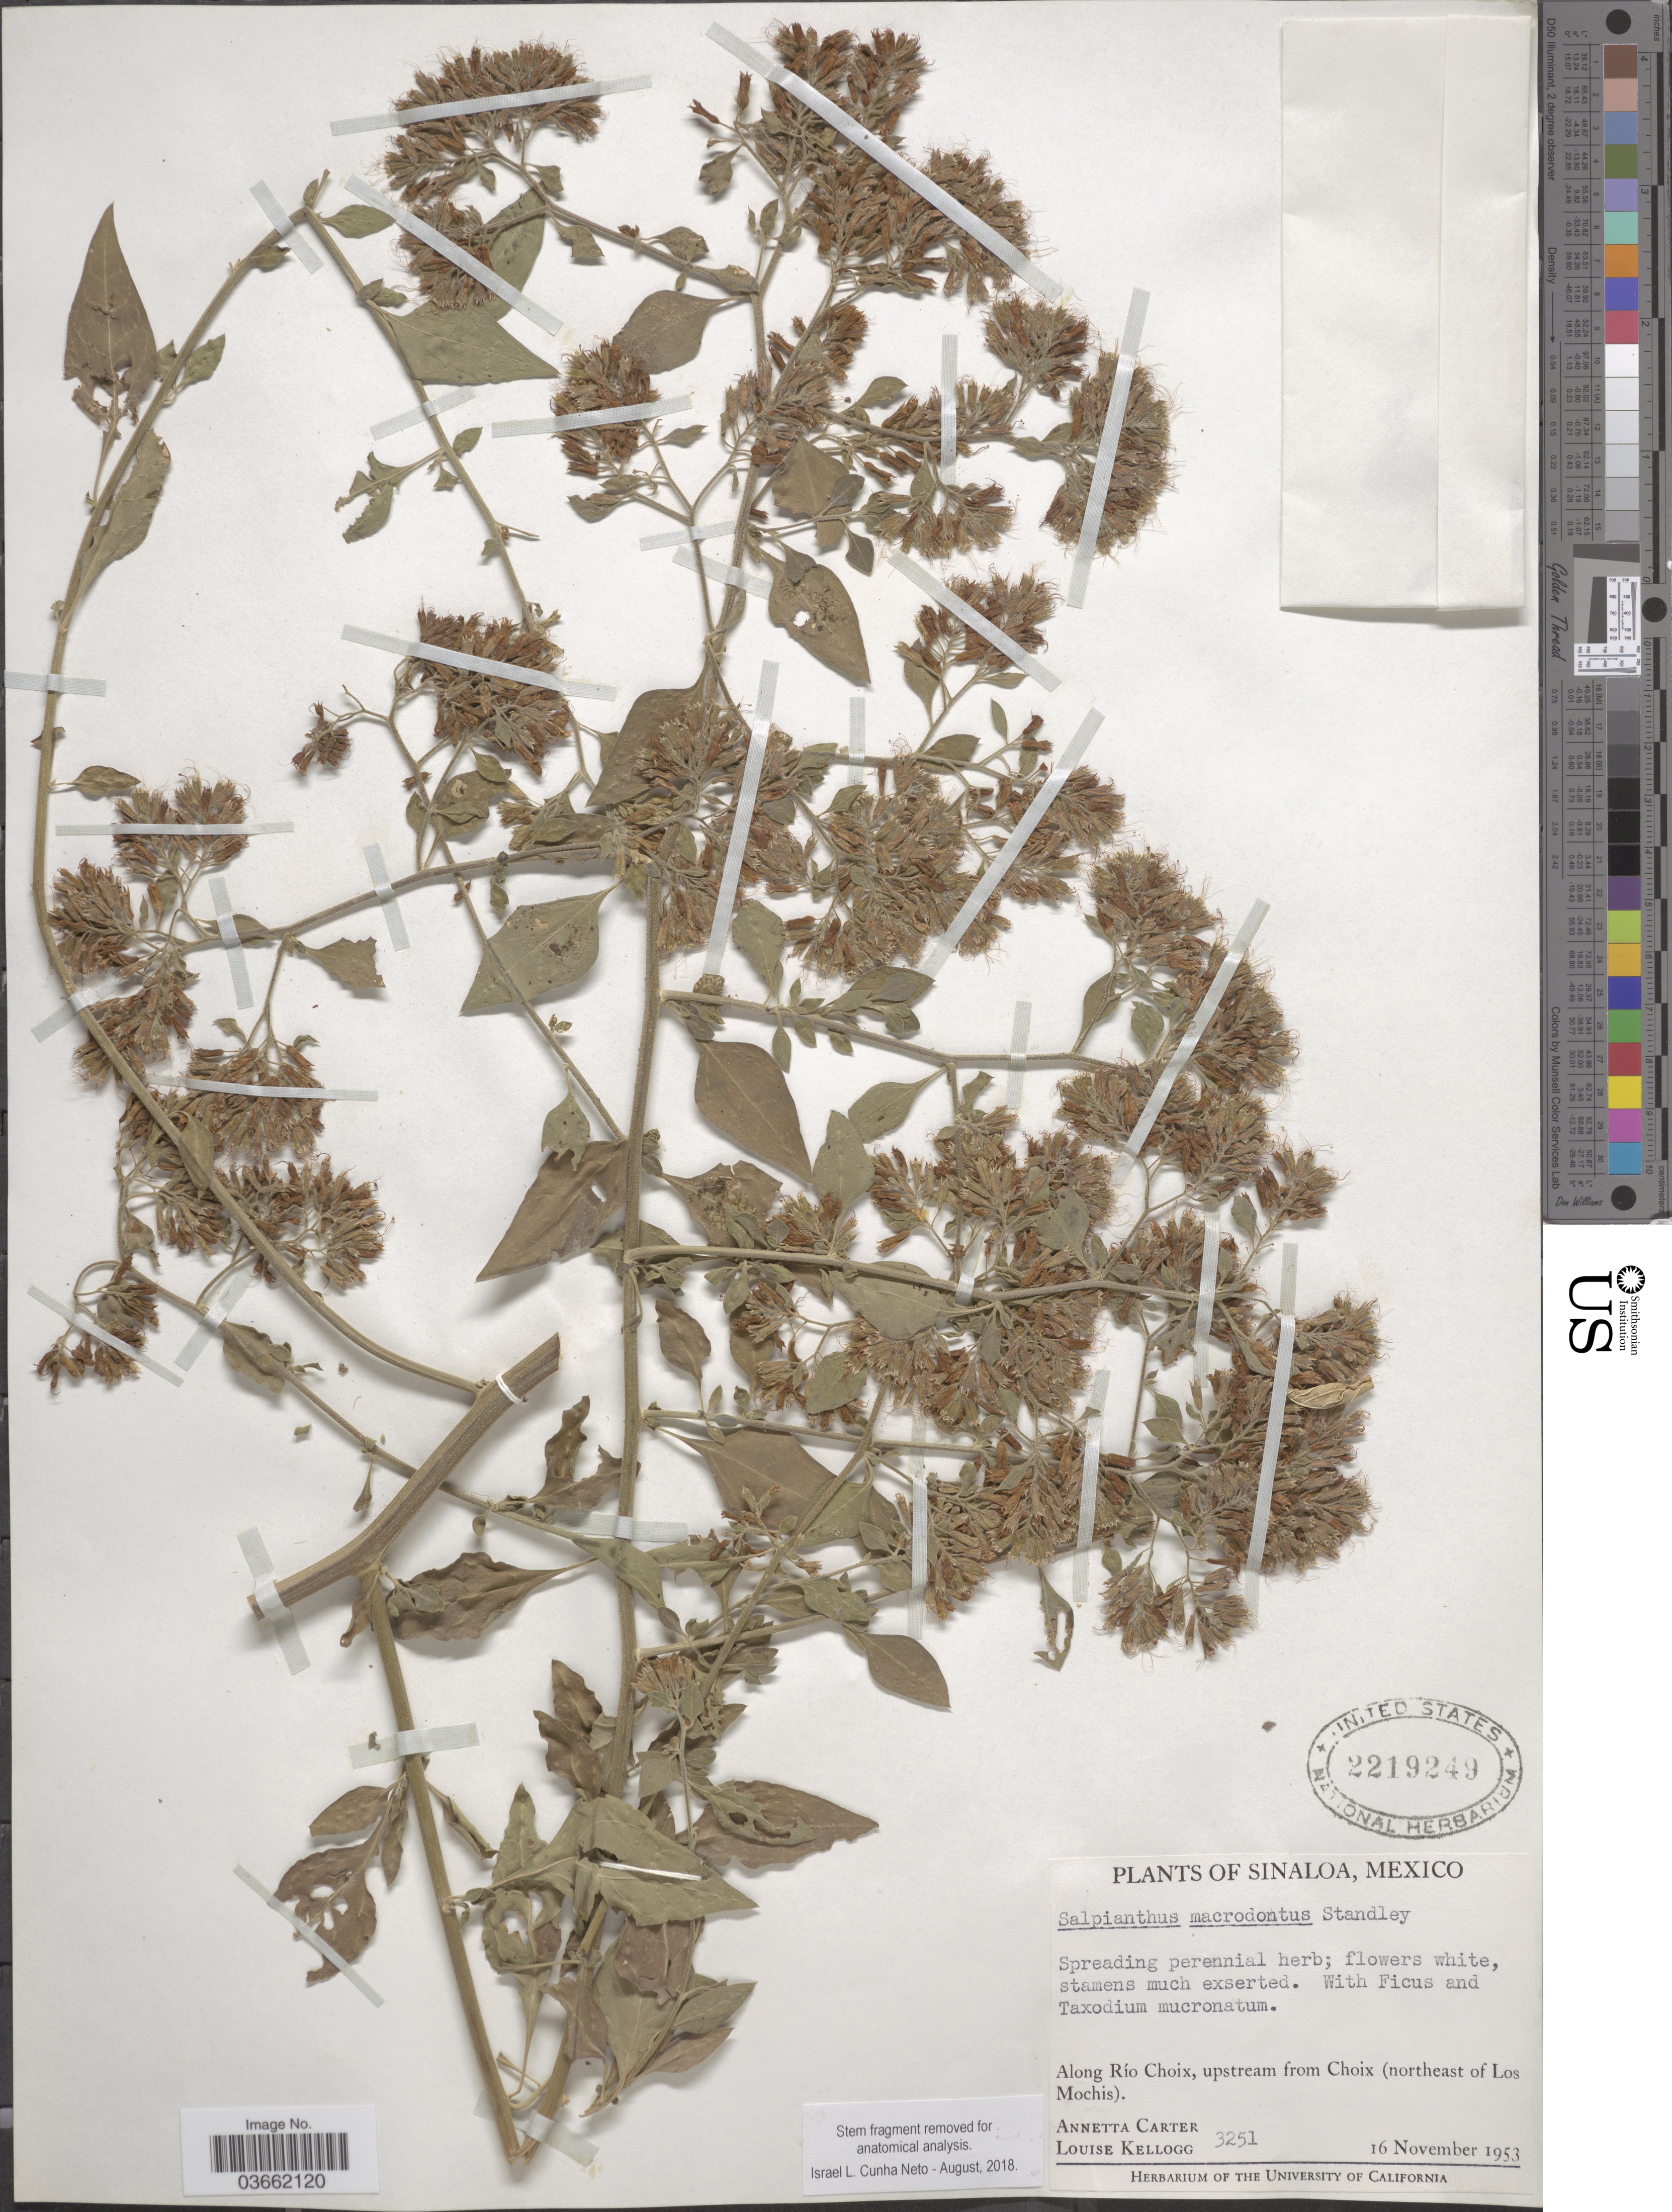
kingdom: Plantae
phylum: Tracheophyta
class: Magnoliopsida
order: Caryophyllales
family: Nyctaginaceae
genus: Salpianthus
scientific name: Salpianthus macrodontus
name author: Standl.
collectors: A. Carter & L. Kellog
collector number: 3251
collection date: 1953-11-16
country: Mexico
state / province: Sinaloa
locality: Along Río Choix, upstream from Choix (northeast of Los Mochis).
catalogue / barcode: US 2219249